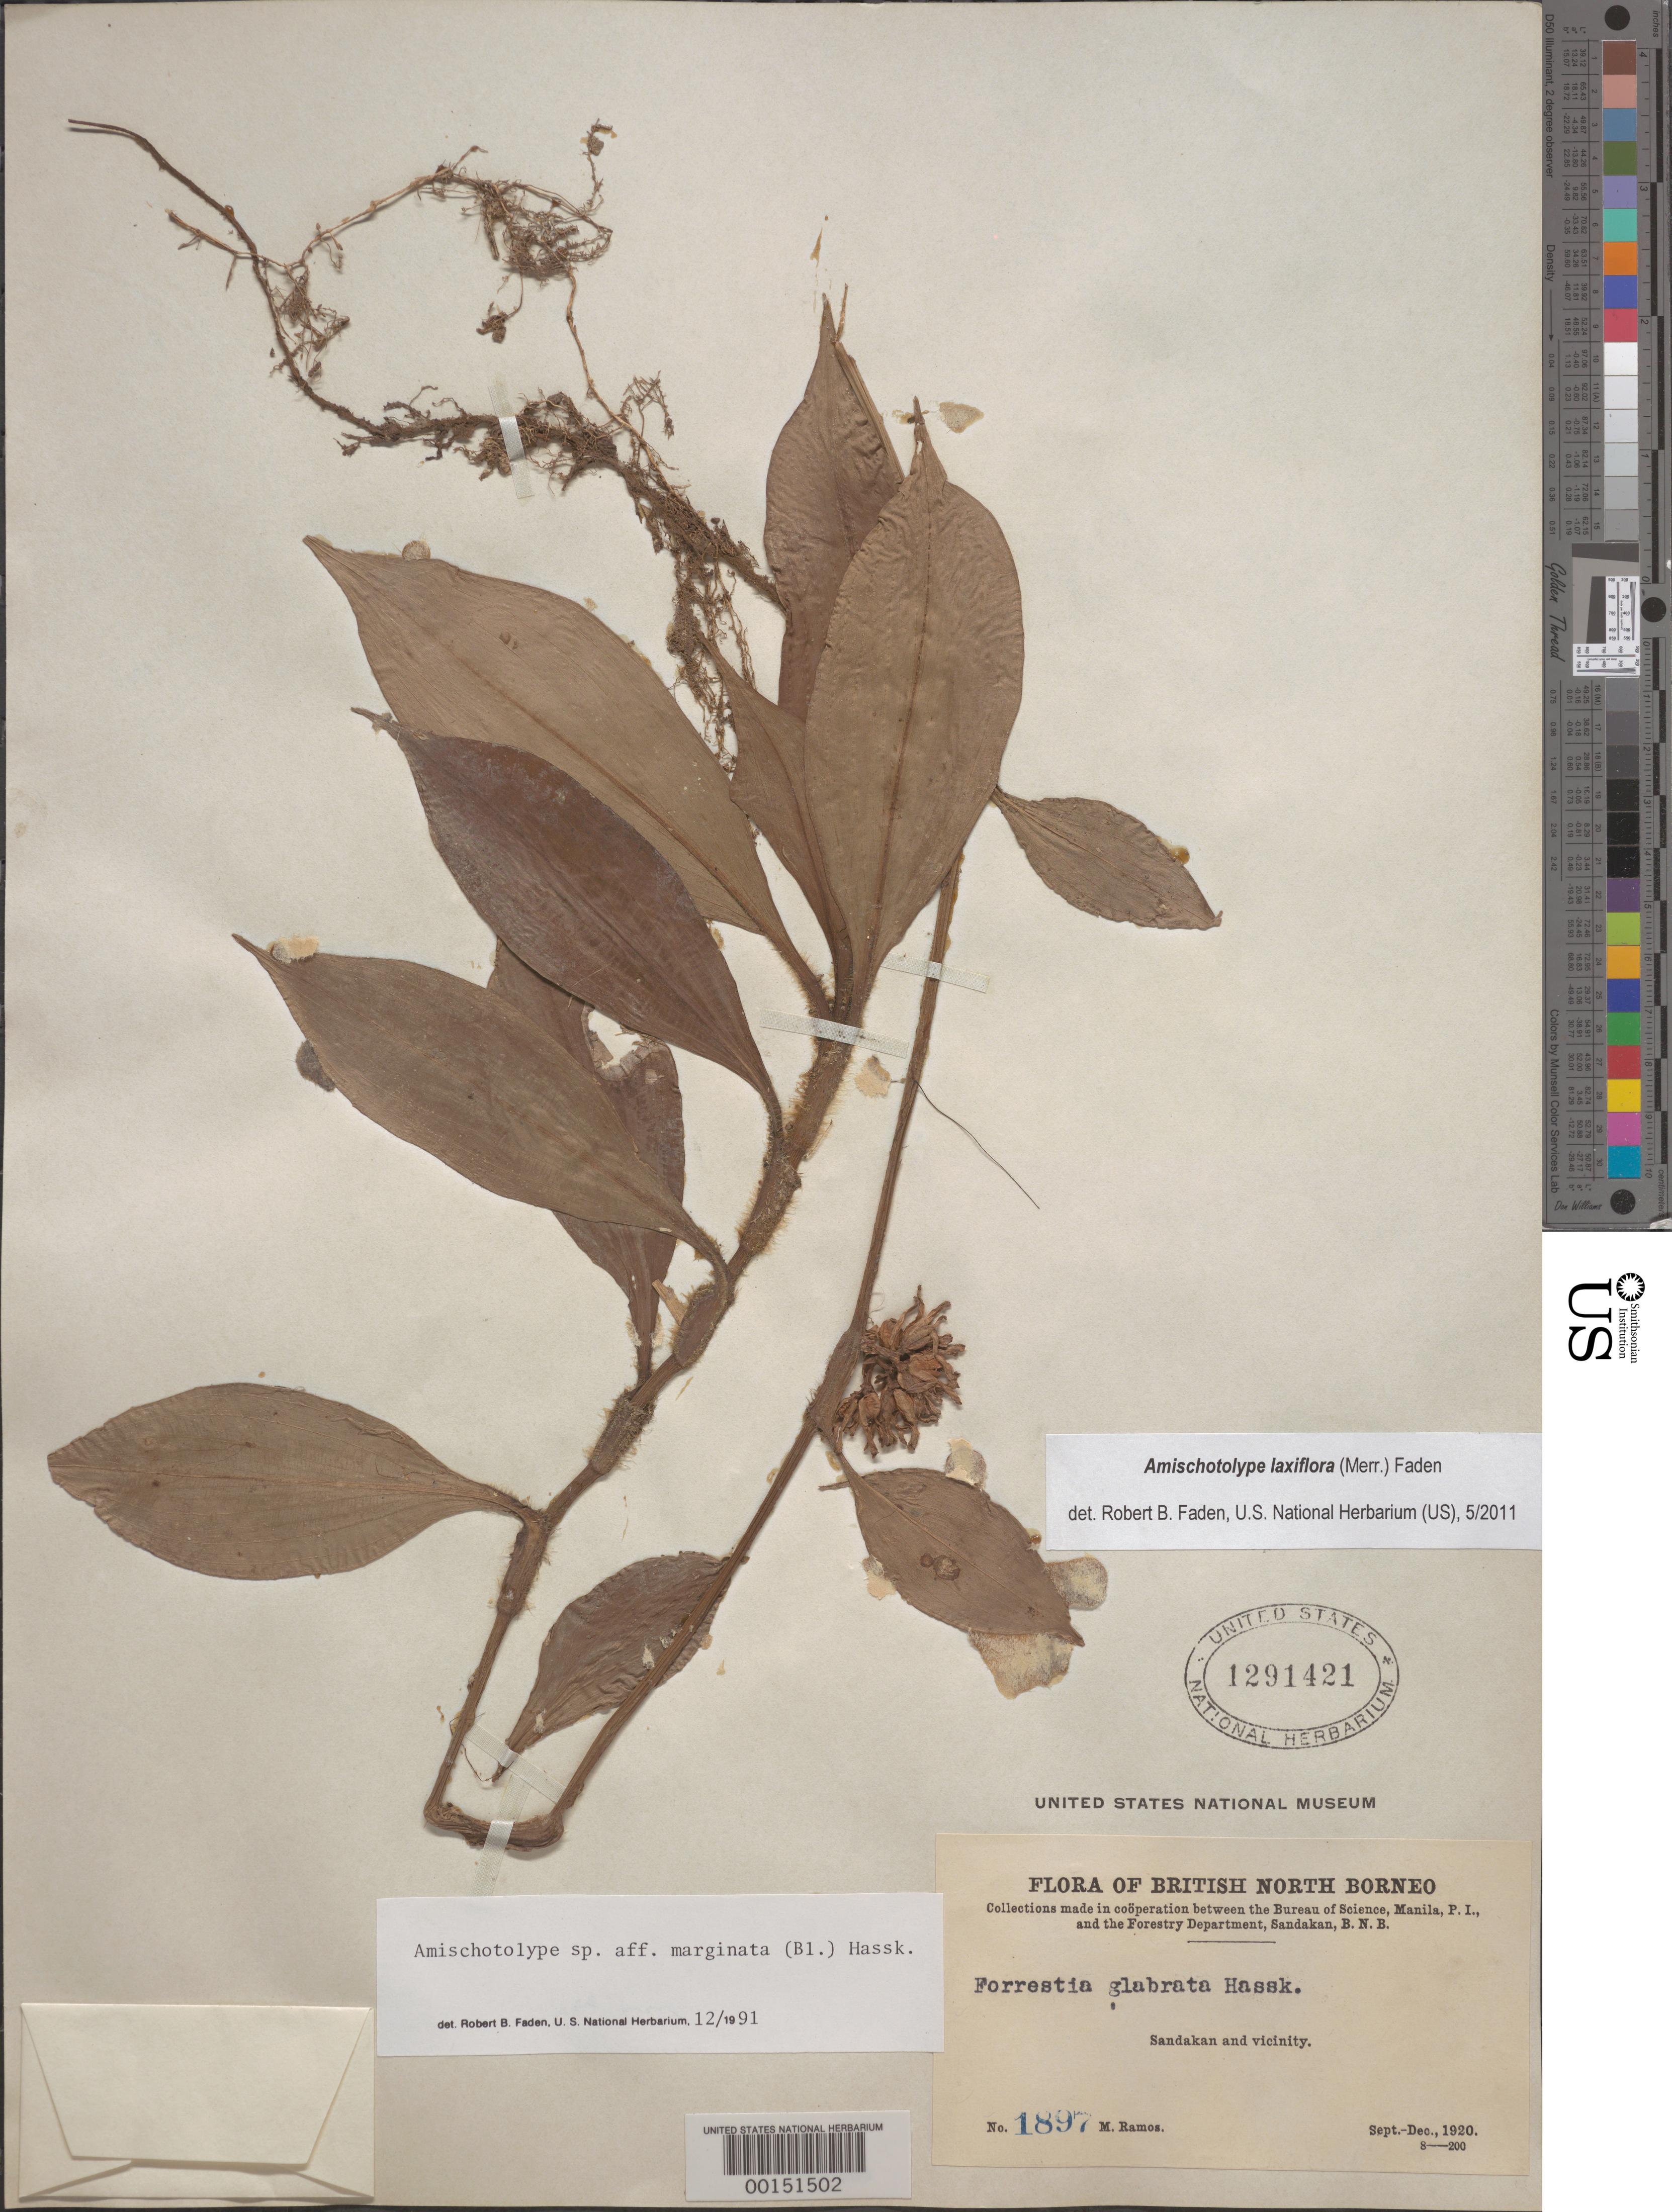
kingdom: Plantae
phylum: Tracheophyta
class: Liliopsida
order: Commelinales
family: Commelinaceae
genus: Amischotolype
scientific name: Amischotolype laxiflora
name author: (Merr.) Faden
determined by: Faden, Robert B., (US), Smithsonian Institution - National Museum of Natural History (UNITED STATES)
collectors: M. Ramos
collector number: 1897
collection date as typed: Sep 1920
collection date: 1920-09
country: Malaysia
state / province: Sabah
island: Borneo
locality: Sandakan and vicinity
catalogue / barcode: US 1291421